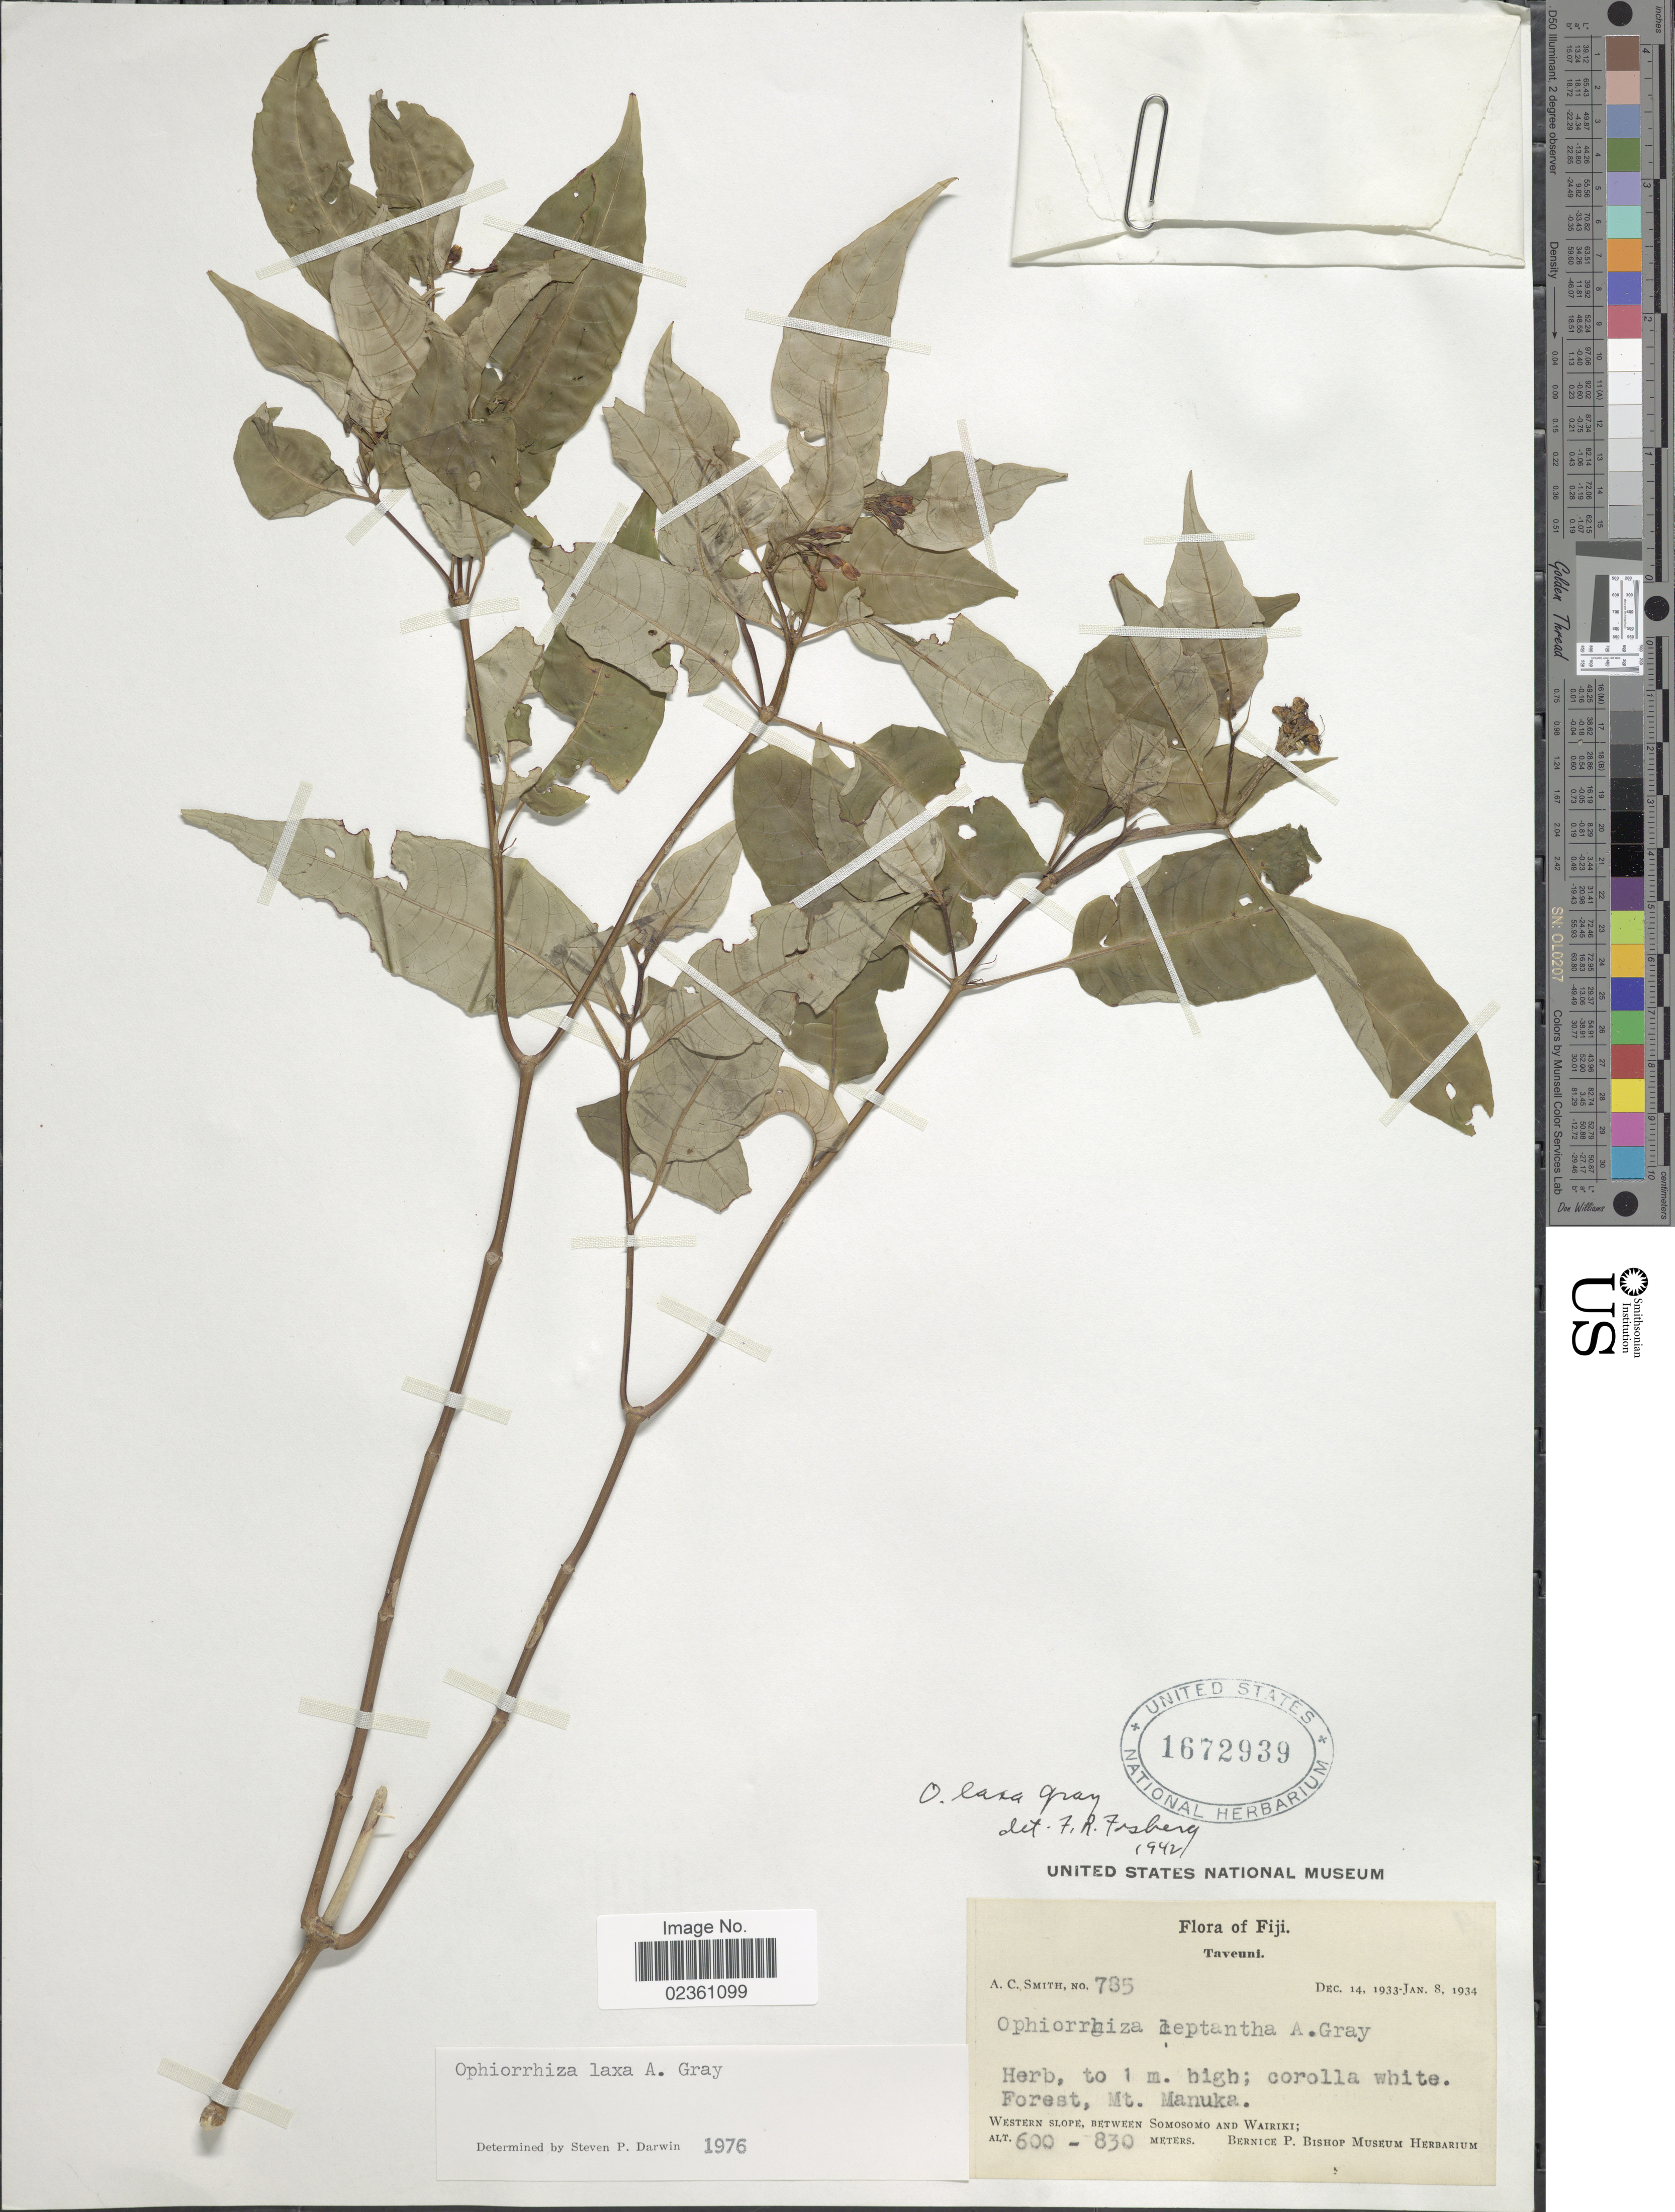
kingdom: Plantae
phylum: Tracheophyta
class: Magnoliopsida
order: Gentianales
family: Rubiaceae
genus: Ophiorrhiza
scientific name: Ophiorrhiza laxa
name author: A. Gray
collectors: A. C. Smith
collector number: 785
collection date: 1933-12-14/1934-01-08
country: Fiji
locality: Taveuni, Forest, Mt Manuka, Western slope, between Somosomo and Wairiki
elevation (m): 600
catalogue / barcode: US 1672939